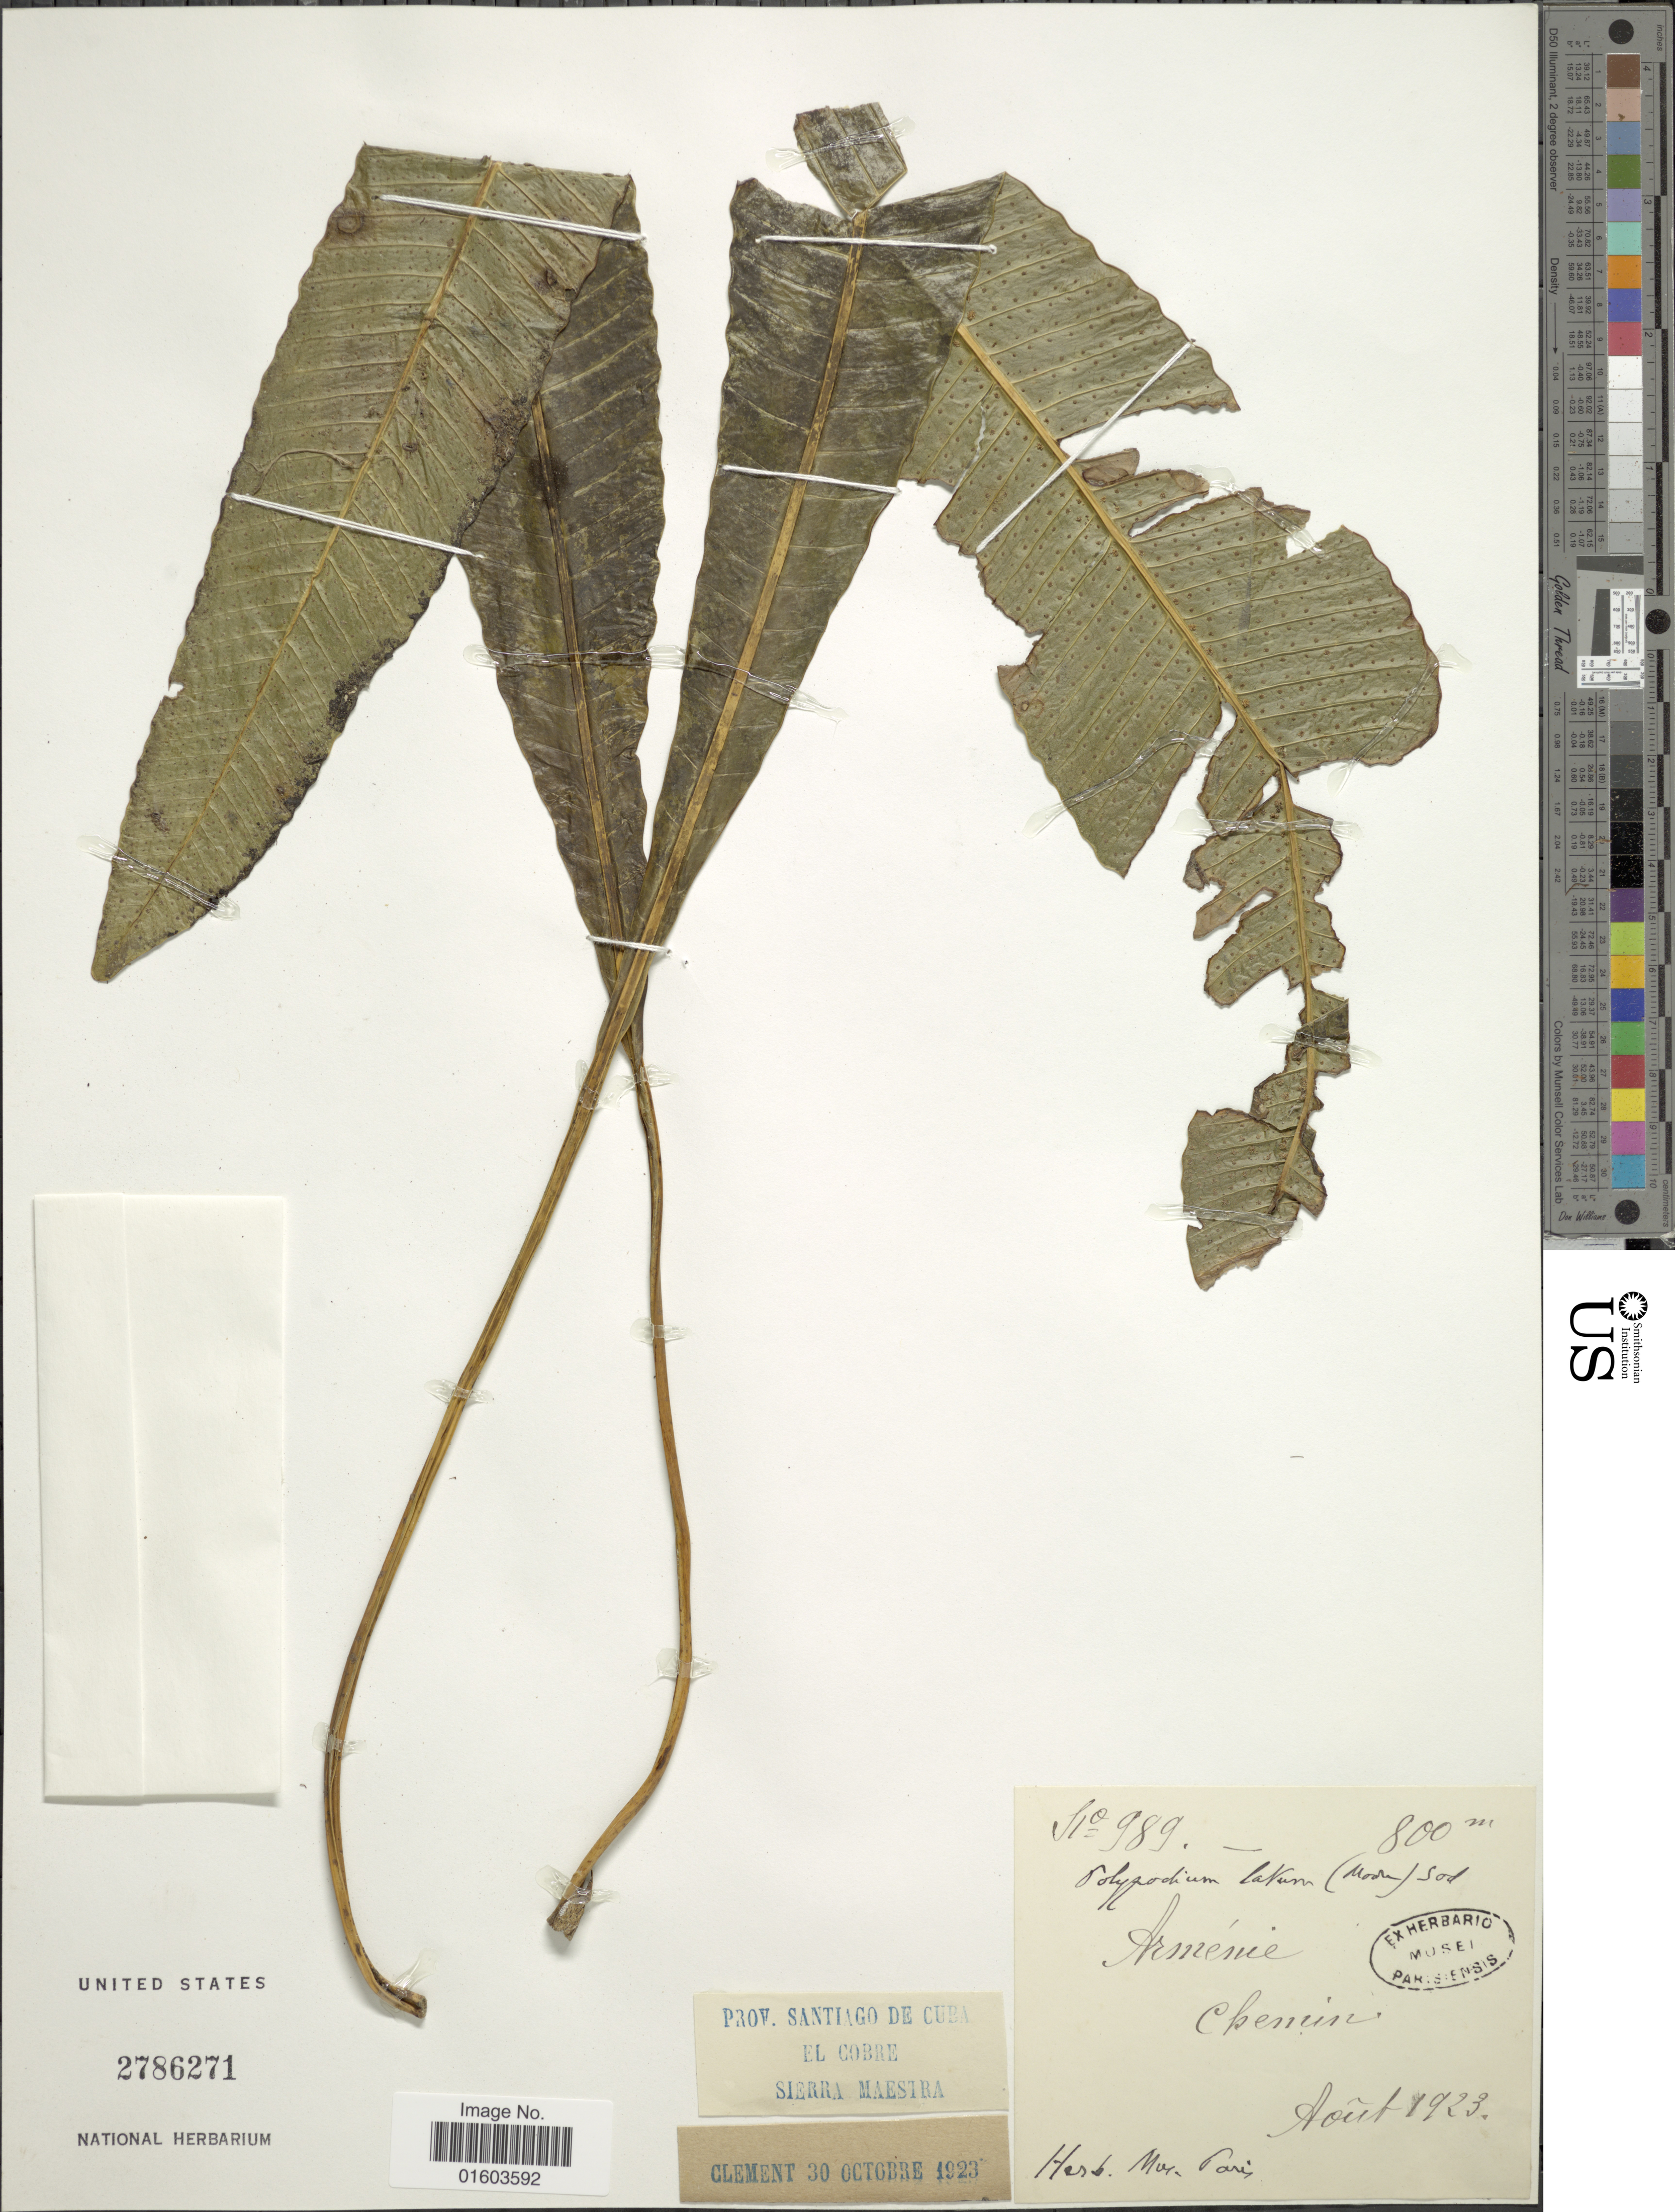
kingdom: Plantae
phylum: Tracheophyta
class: Polypodiopsida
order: Polypodiales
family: Polypodiaceae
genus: Campyloneurum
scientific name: Campyloneurum latum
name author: T. Moore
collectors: ex herb. Mus. Paris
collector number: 989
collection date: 1923-08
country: Cuba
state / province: Santiago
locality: Armenie, Chemin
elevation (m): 800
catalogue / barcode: US 2786271